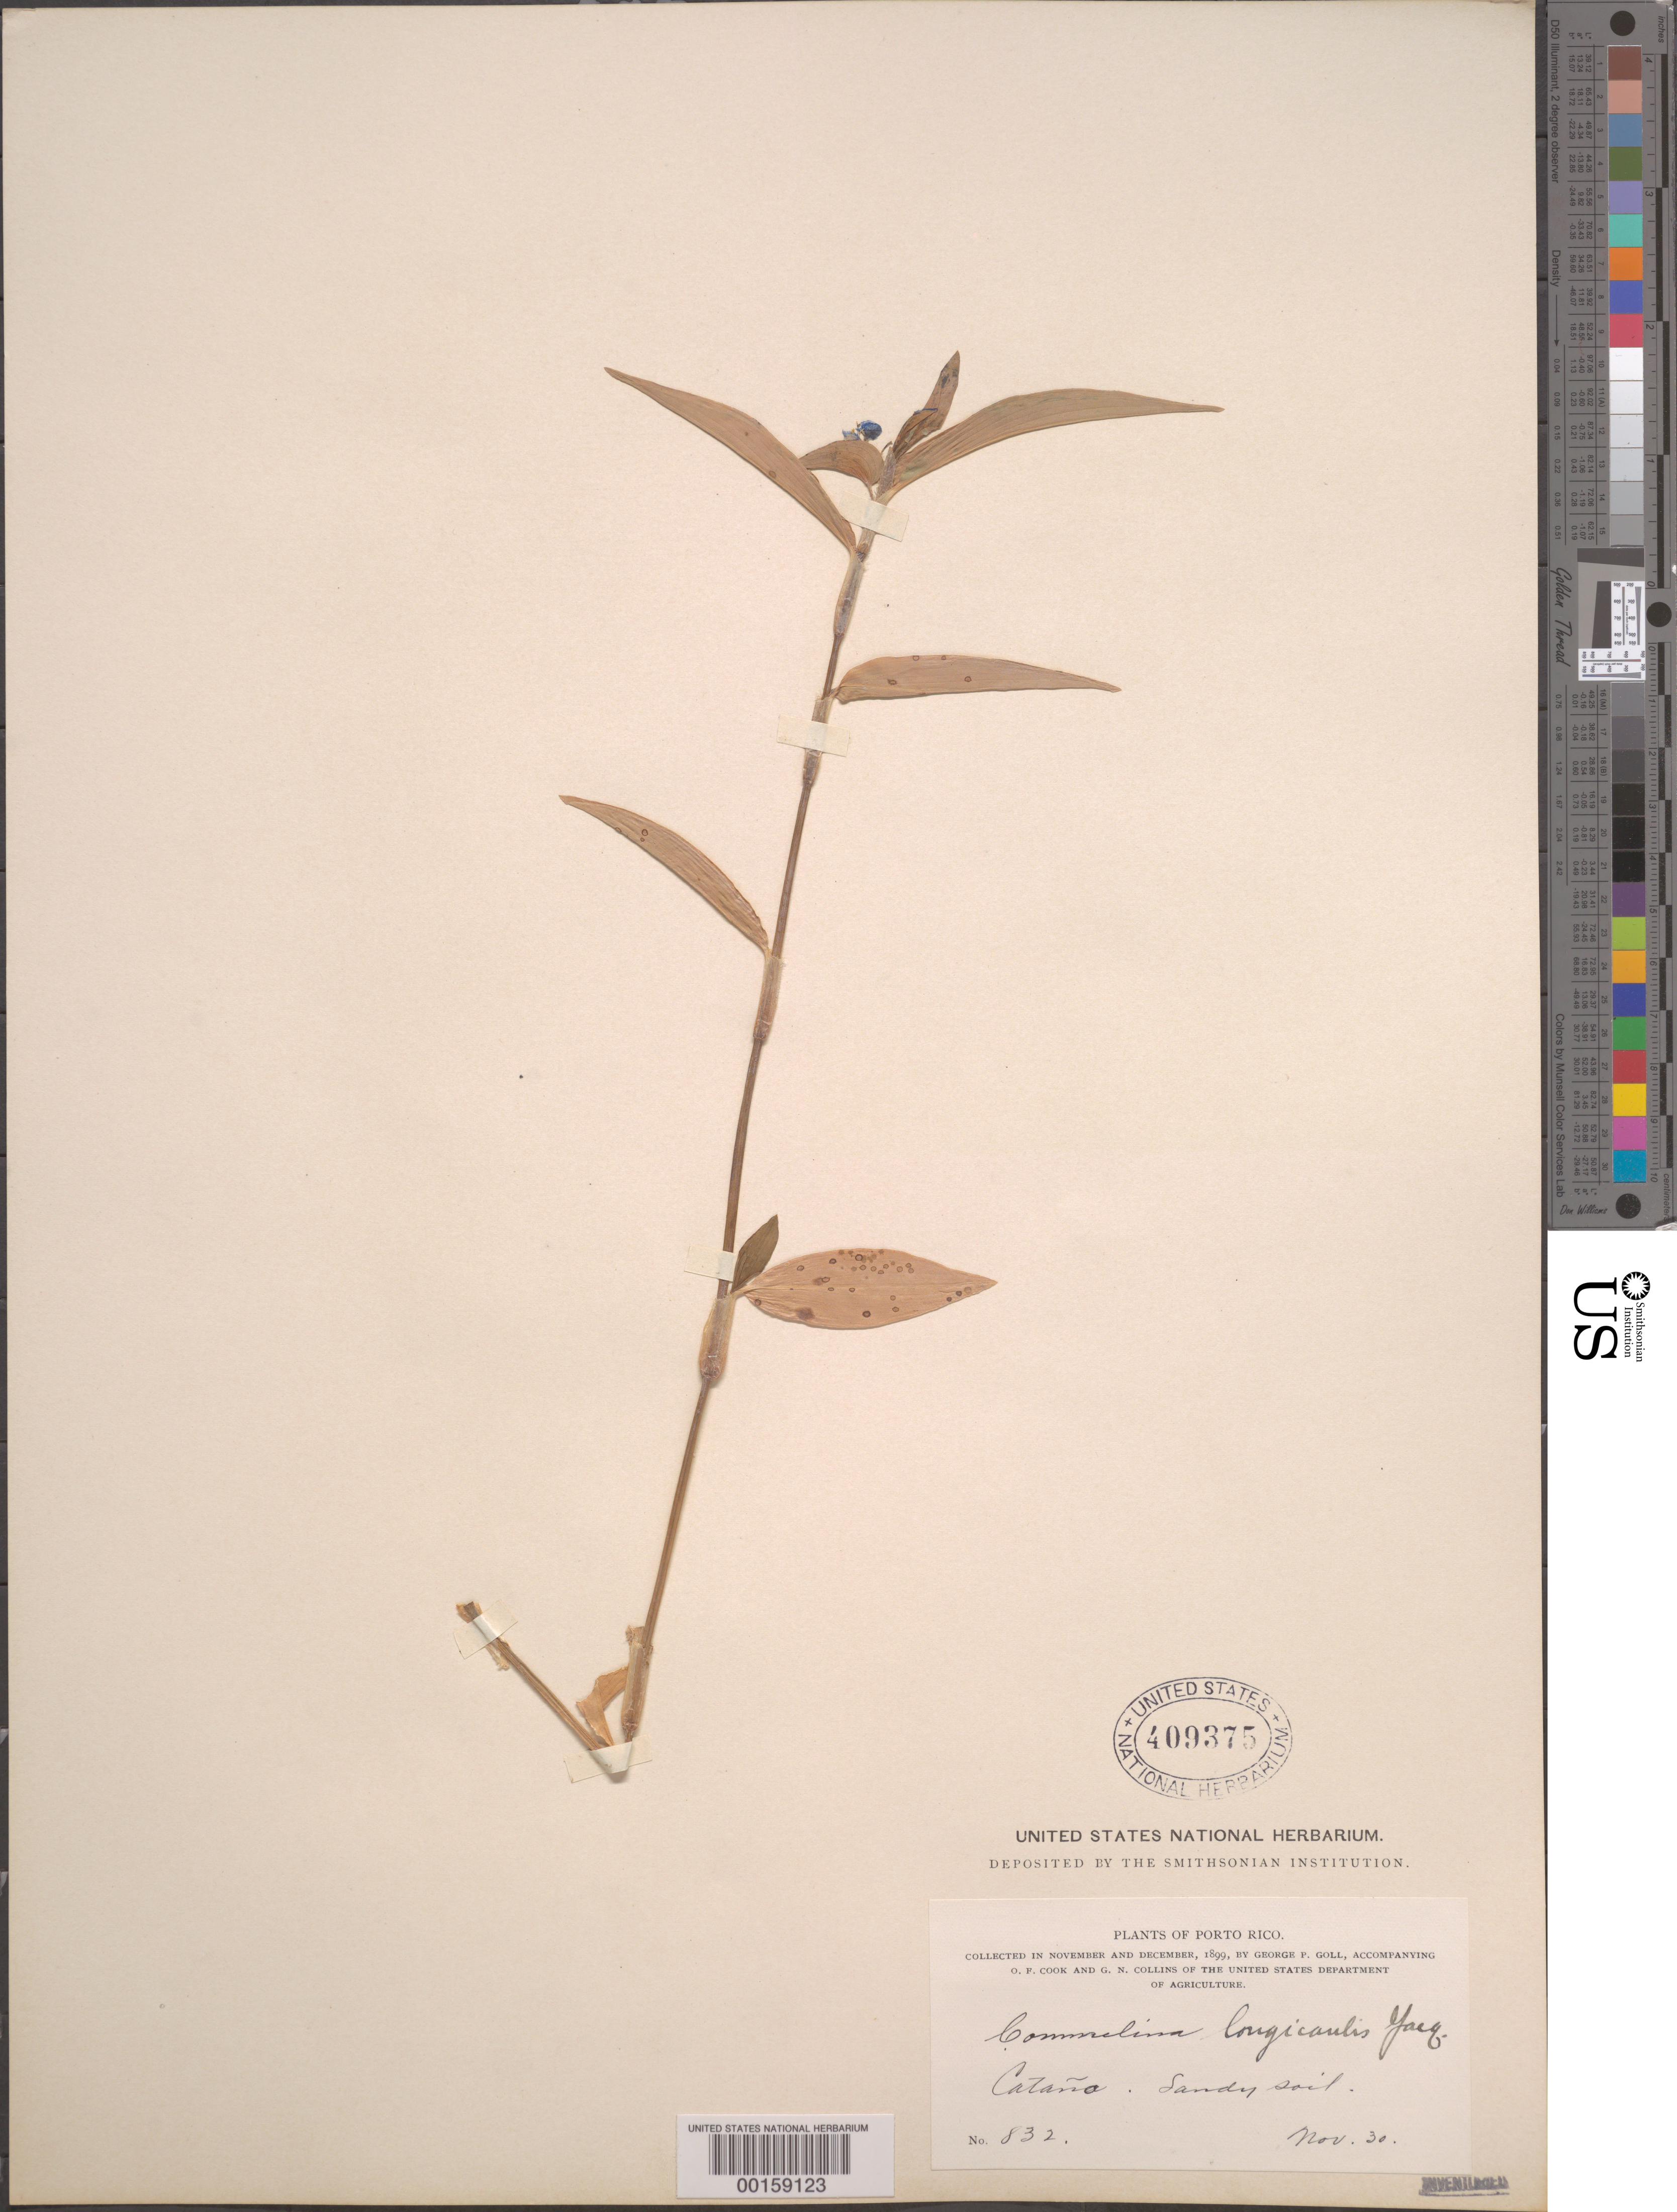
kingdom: Plantae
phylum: Tracheophyta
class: Liliopsida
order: Commelinales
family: Commelinaceae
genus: Commelina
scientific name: Commelina diffusa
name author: Burm. f.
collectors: G. Goll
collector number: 832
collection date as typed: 30 Nov 1899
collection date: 1899-11-30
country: Puerto Rico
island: Greater Antilles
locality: Catano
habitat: Sandy soil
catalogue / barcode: US 409375